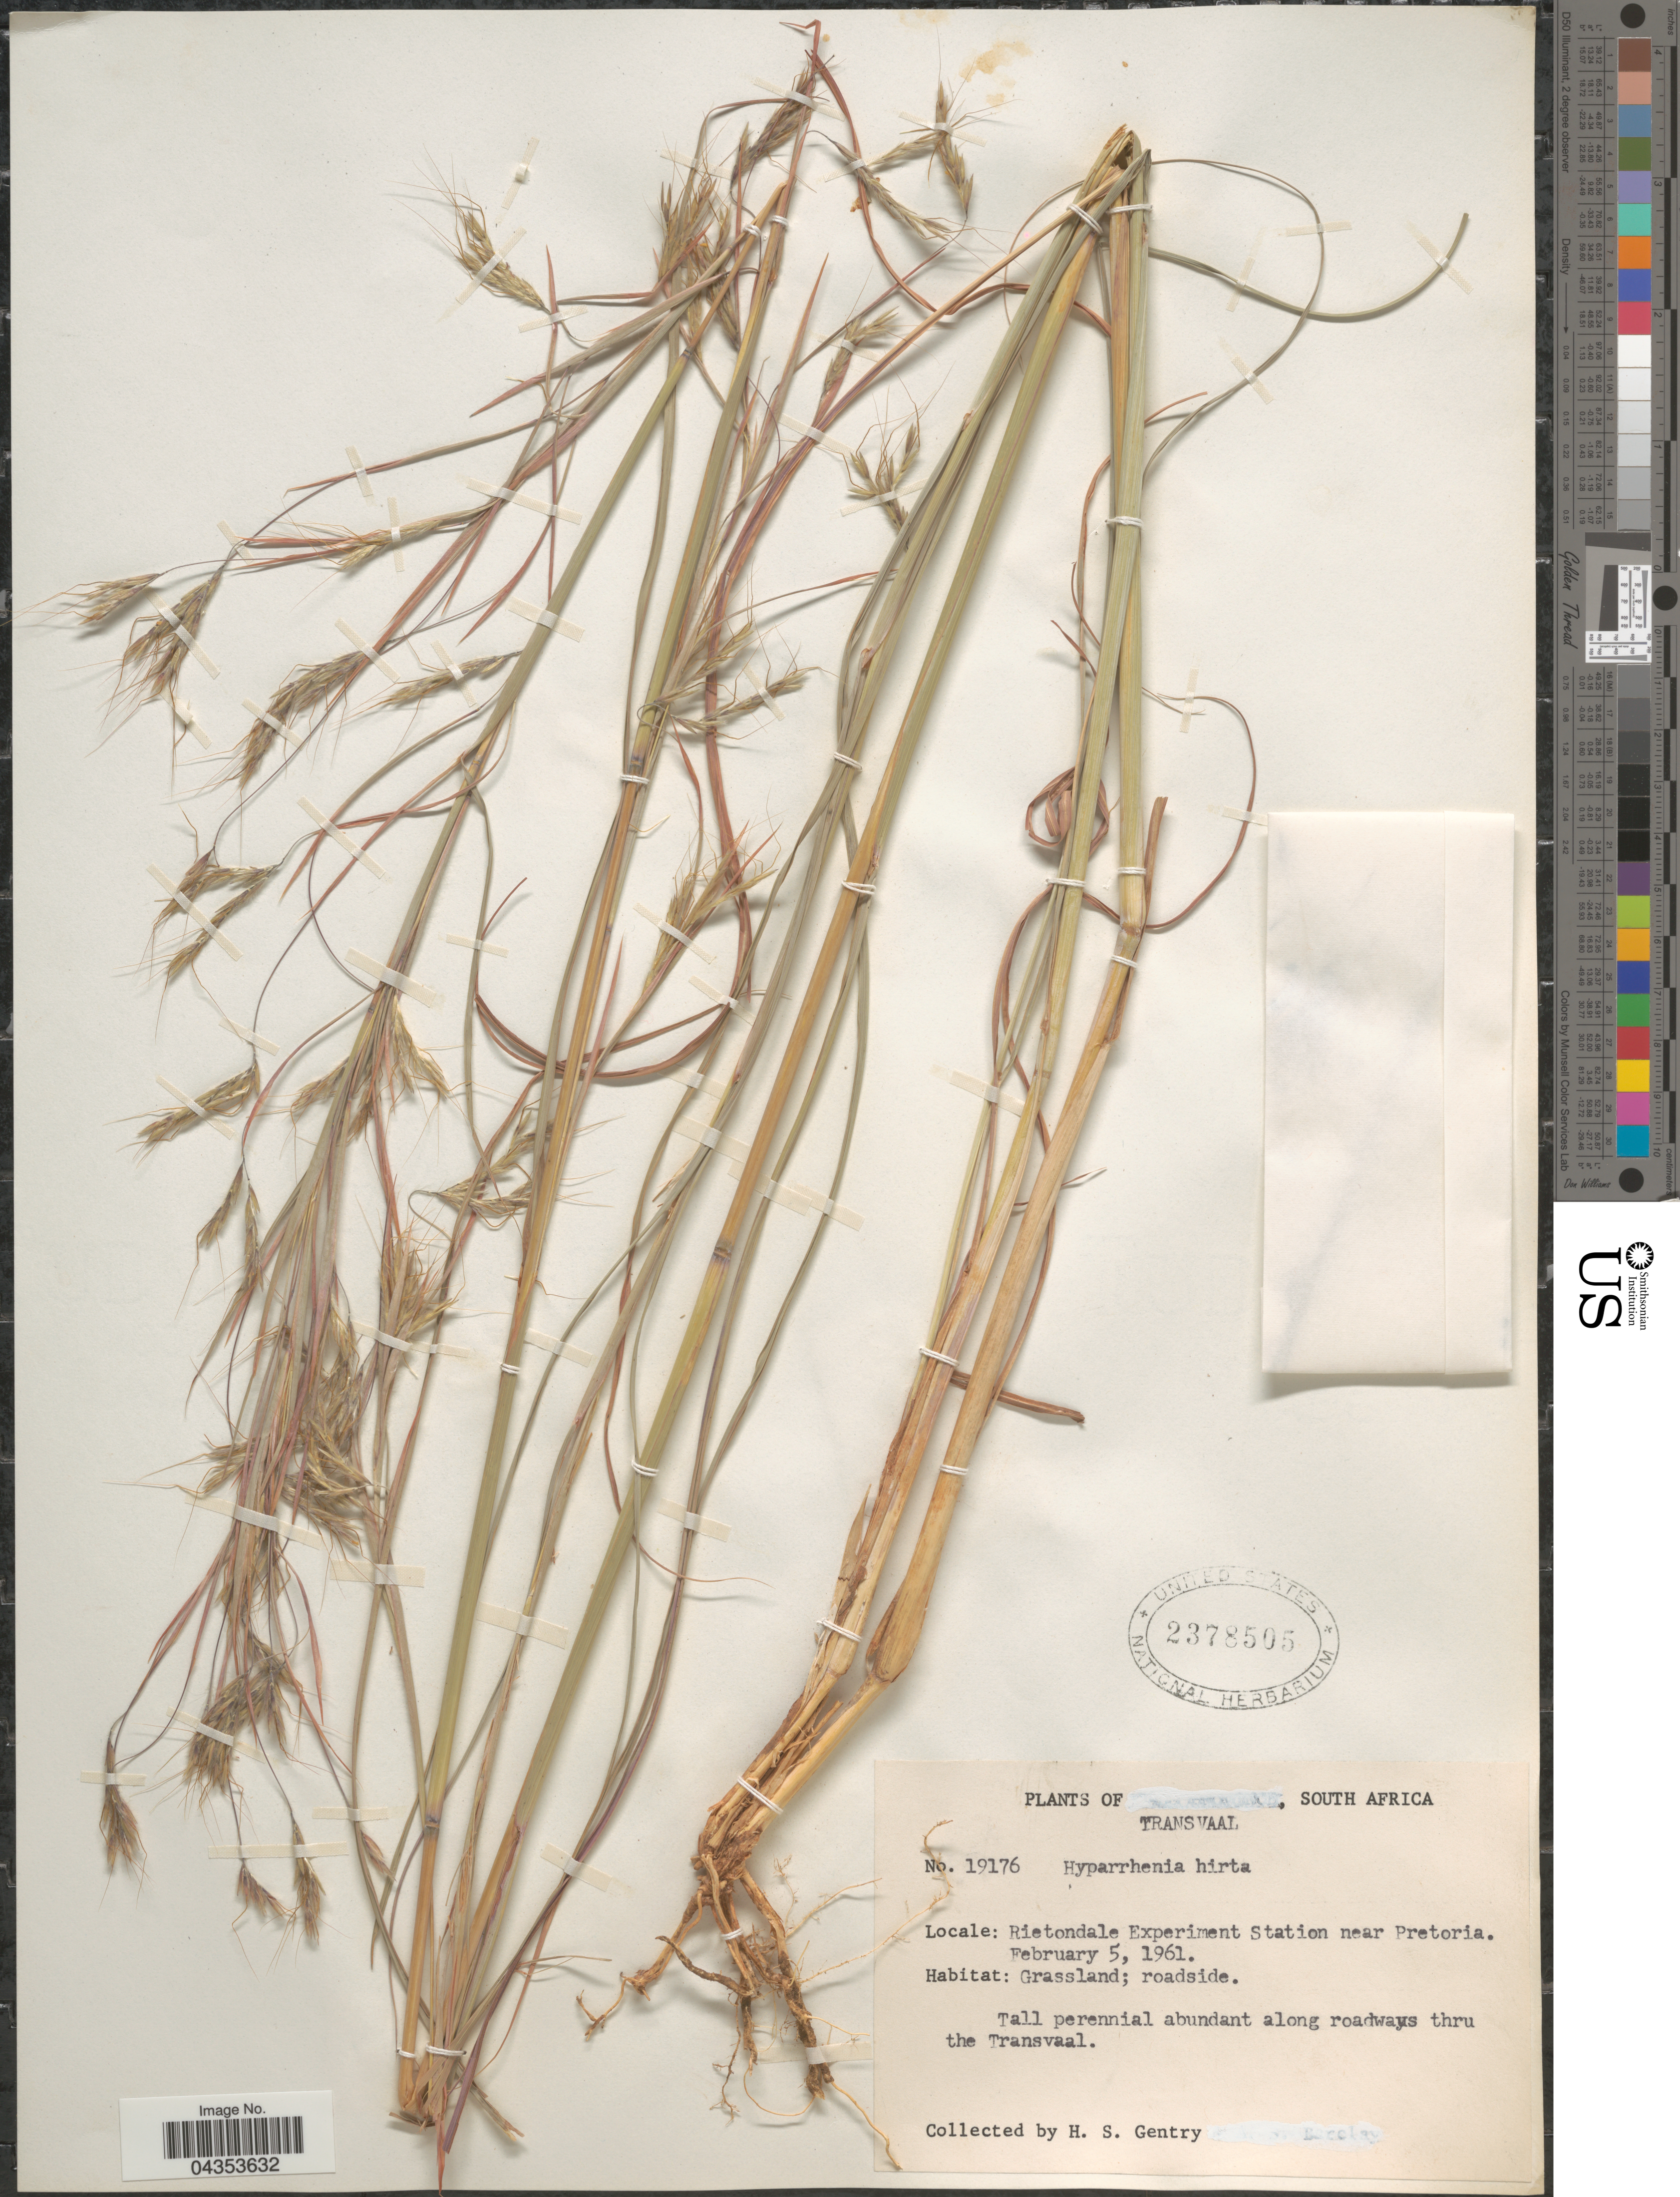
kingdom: Plantae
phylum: Tracheophyta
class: Liliopsida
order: Poales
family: Poaceae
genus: Hyparrhenia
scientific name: Hyparrhenia hirta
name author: (L.) Stapf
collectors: H. S. Gentry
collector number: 19176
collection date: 1961-02-05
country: South Africa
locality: Transvaal. Rietondale Experiment Station near Pretoria.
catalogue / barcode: US 2378505